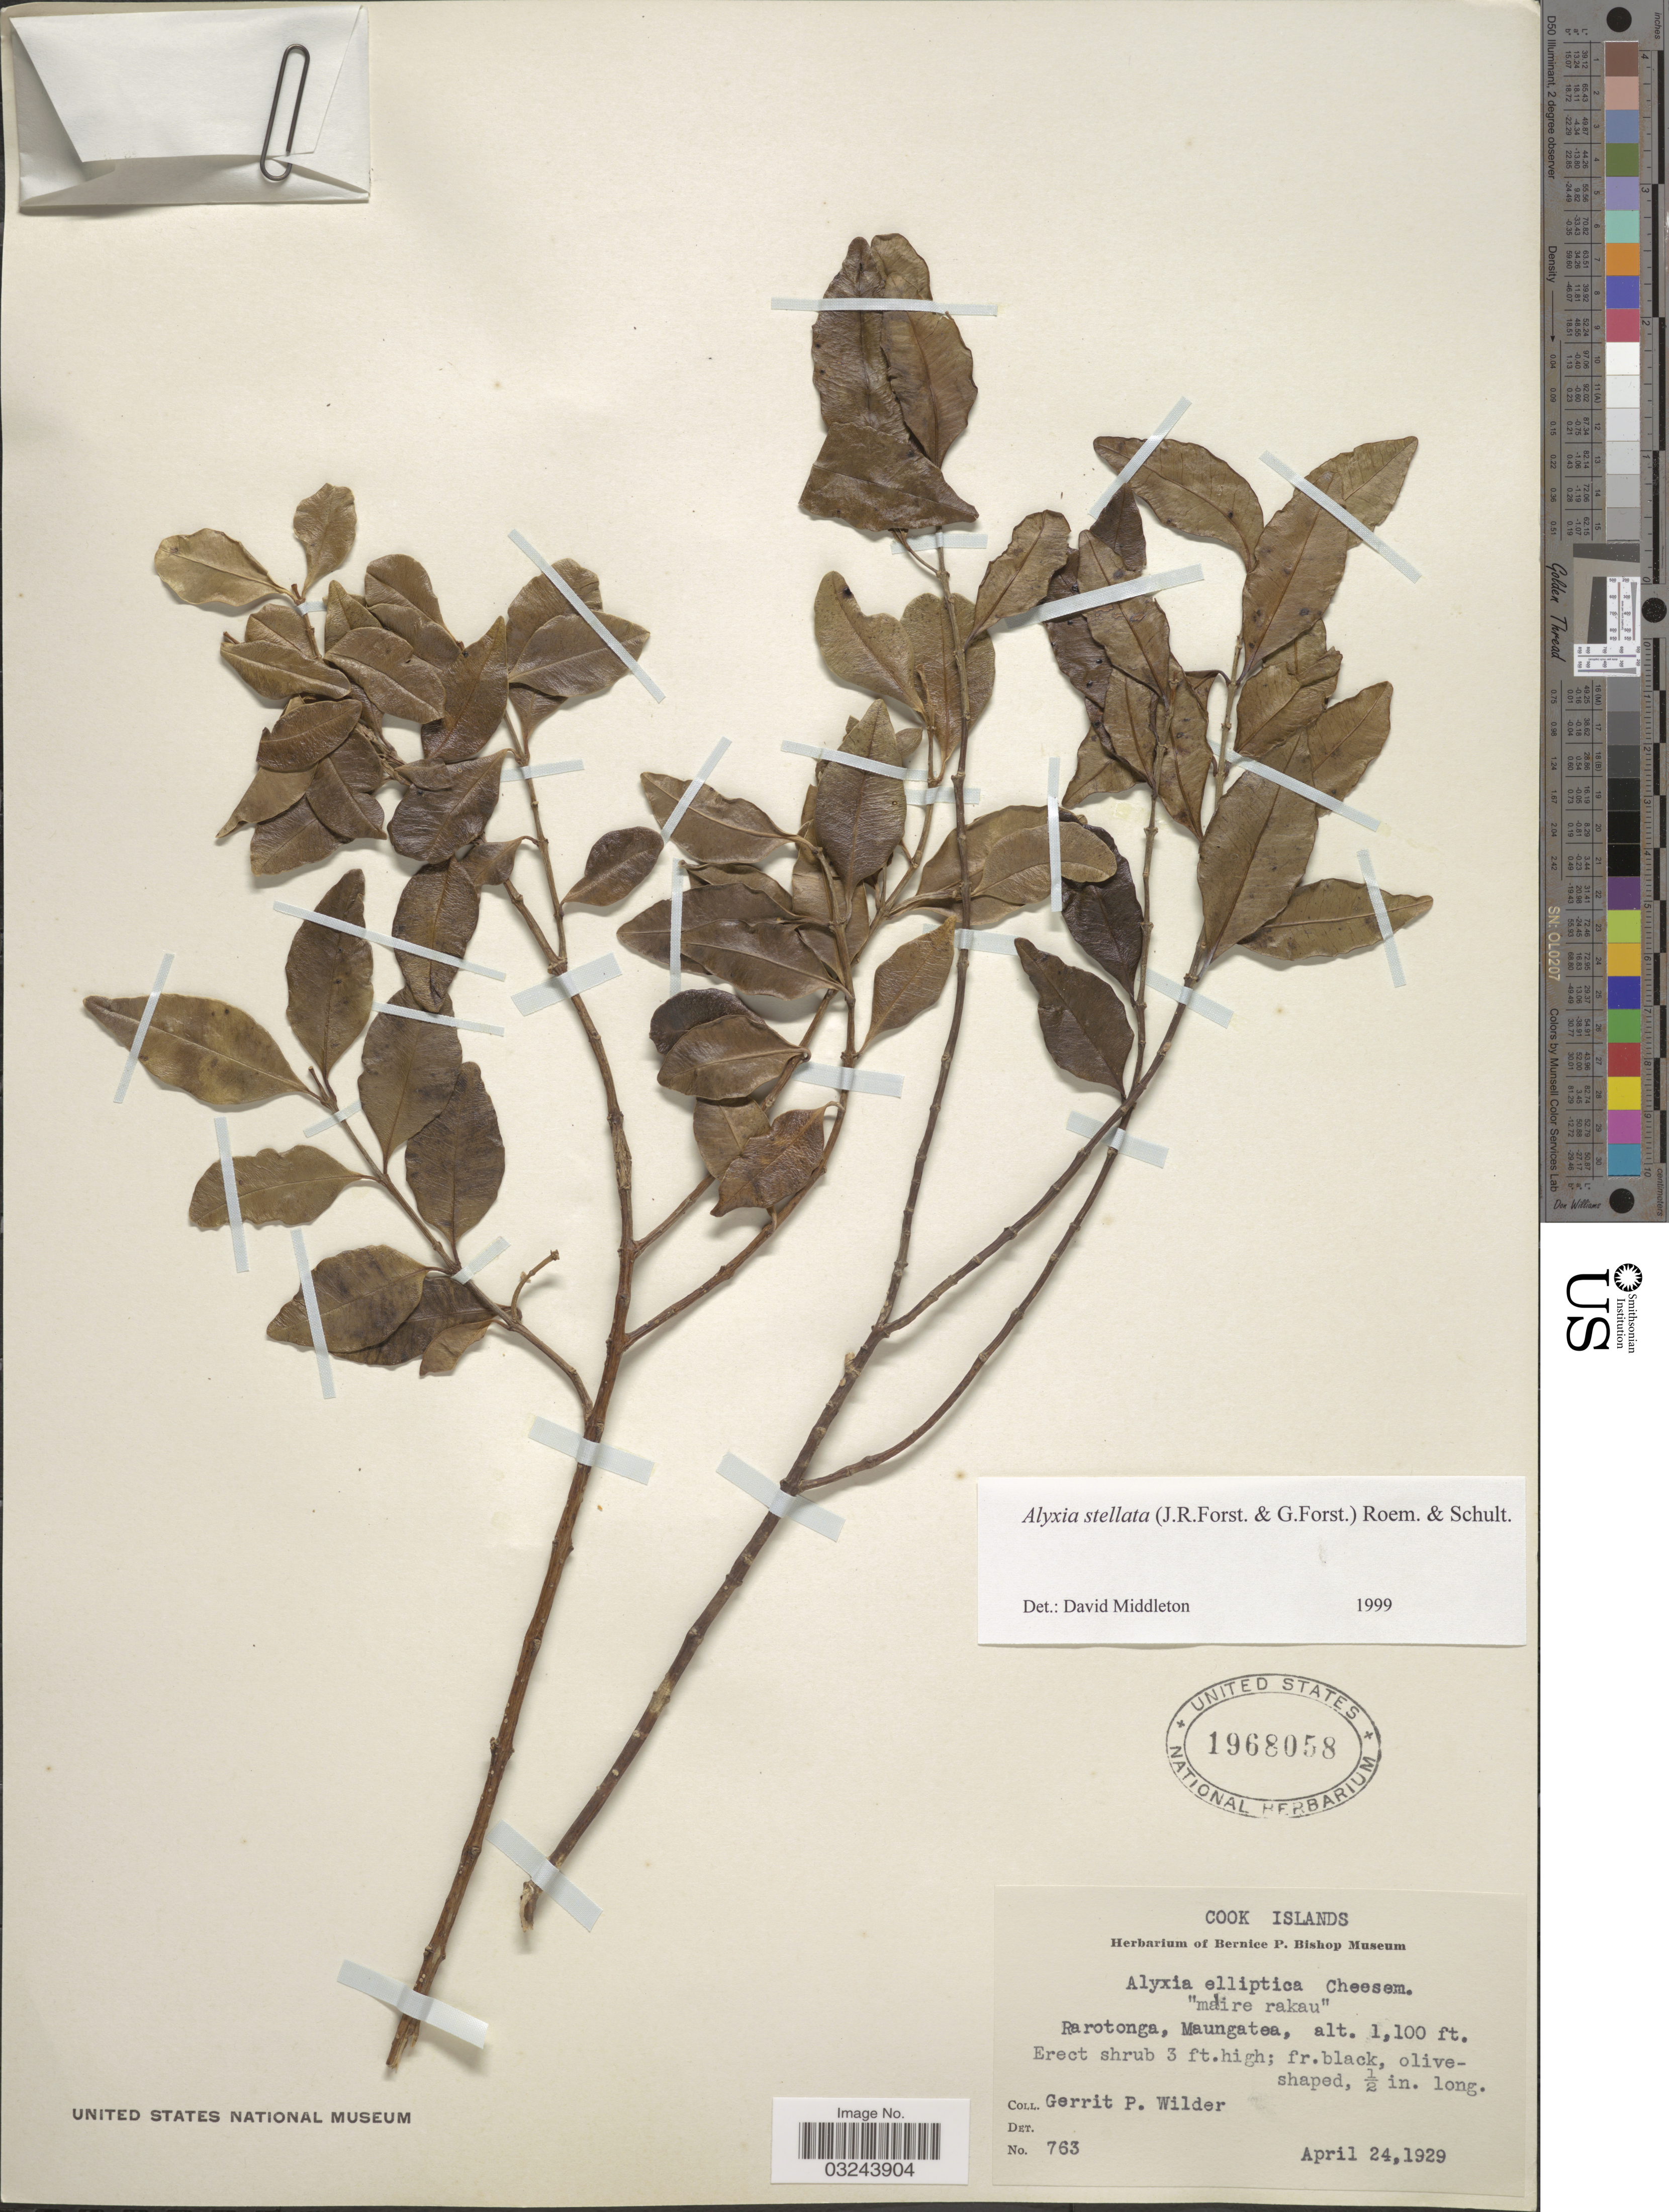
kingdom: Plantae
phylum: Tracheophyta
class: Magnoliopsida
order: Gentianales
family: Apocynaceae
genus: Alyxia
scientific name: Alyxia stellata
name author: (J.R. Forst. & G. Forst.) Roem. & Schult.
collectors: G. Wilder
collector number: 763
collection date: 1929-04-24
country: Cook Islands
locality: Rarotonga, Maungatea.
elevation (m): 335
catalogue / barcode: US 1968058